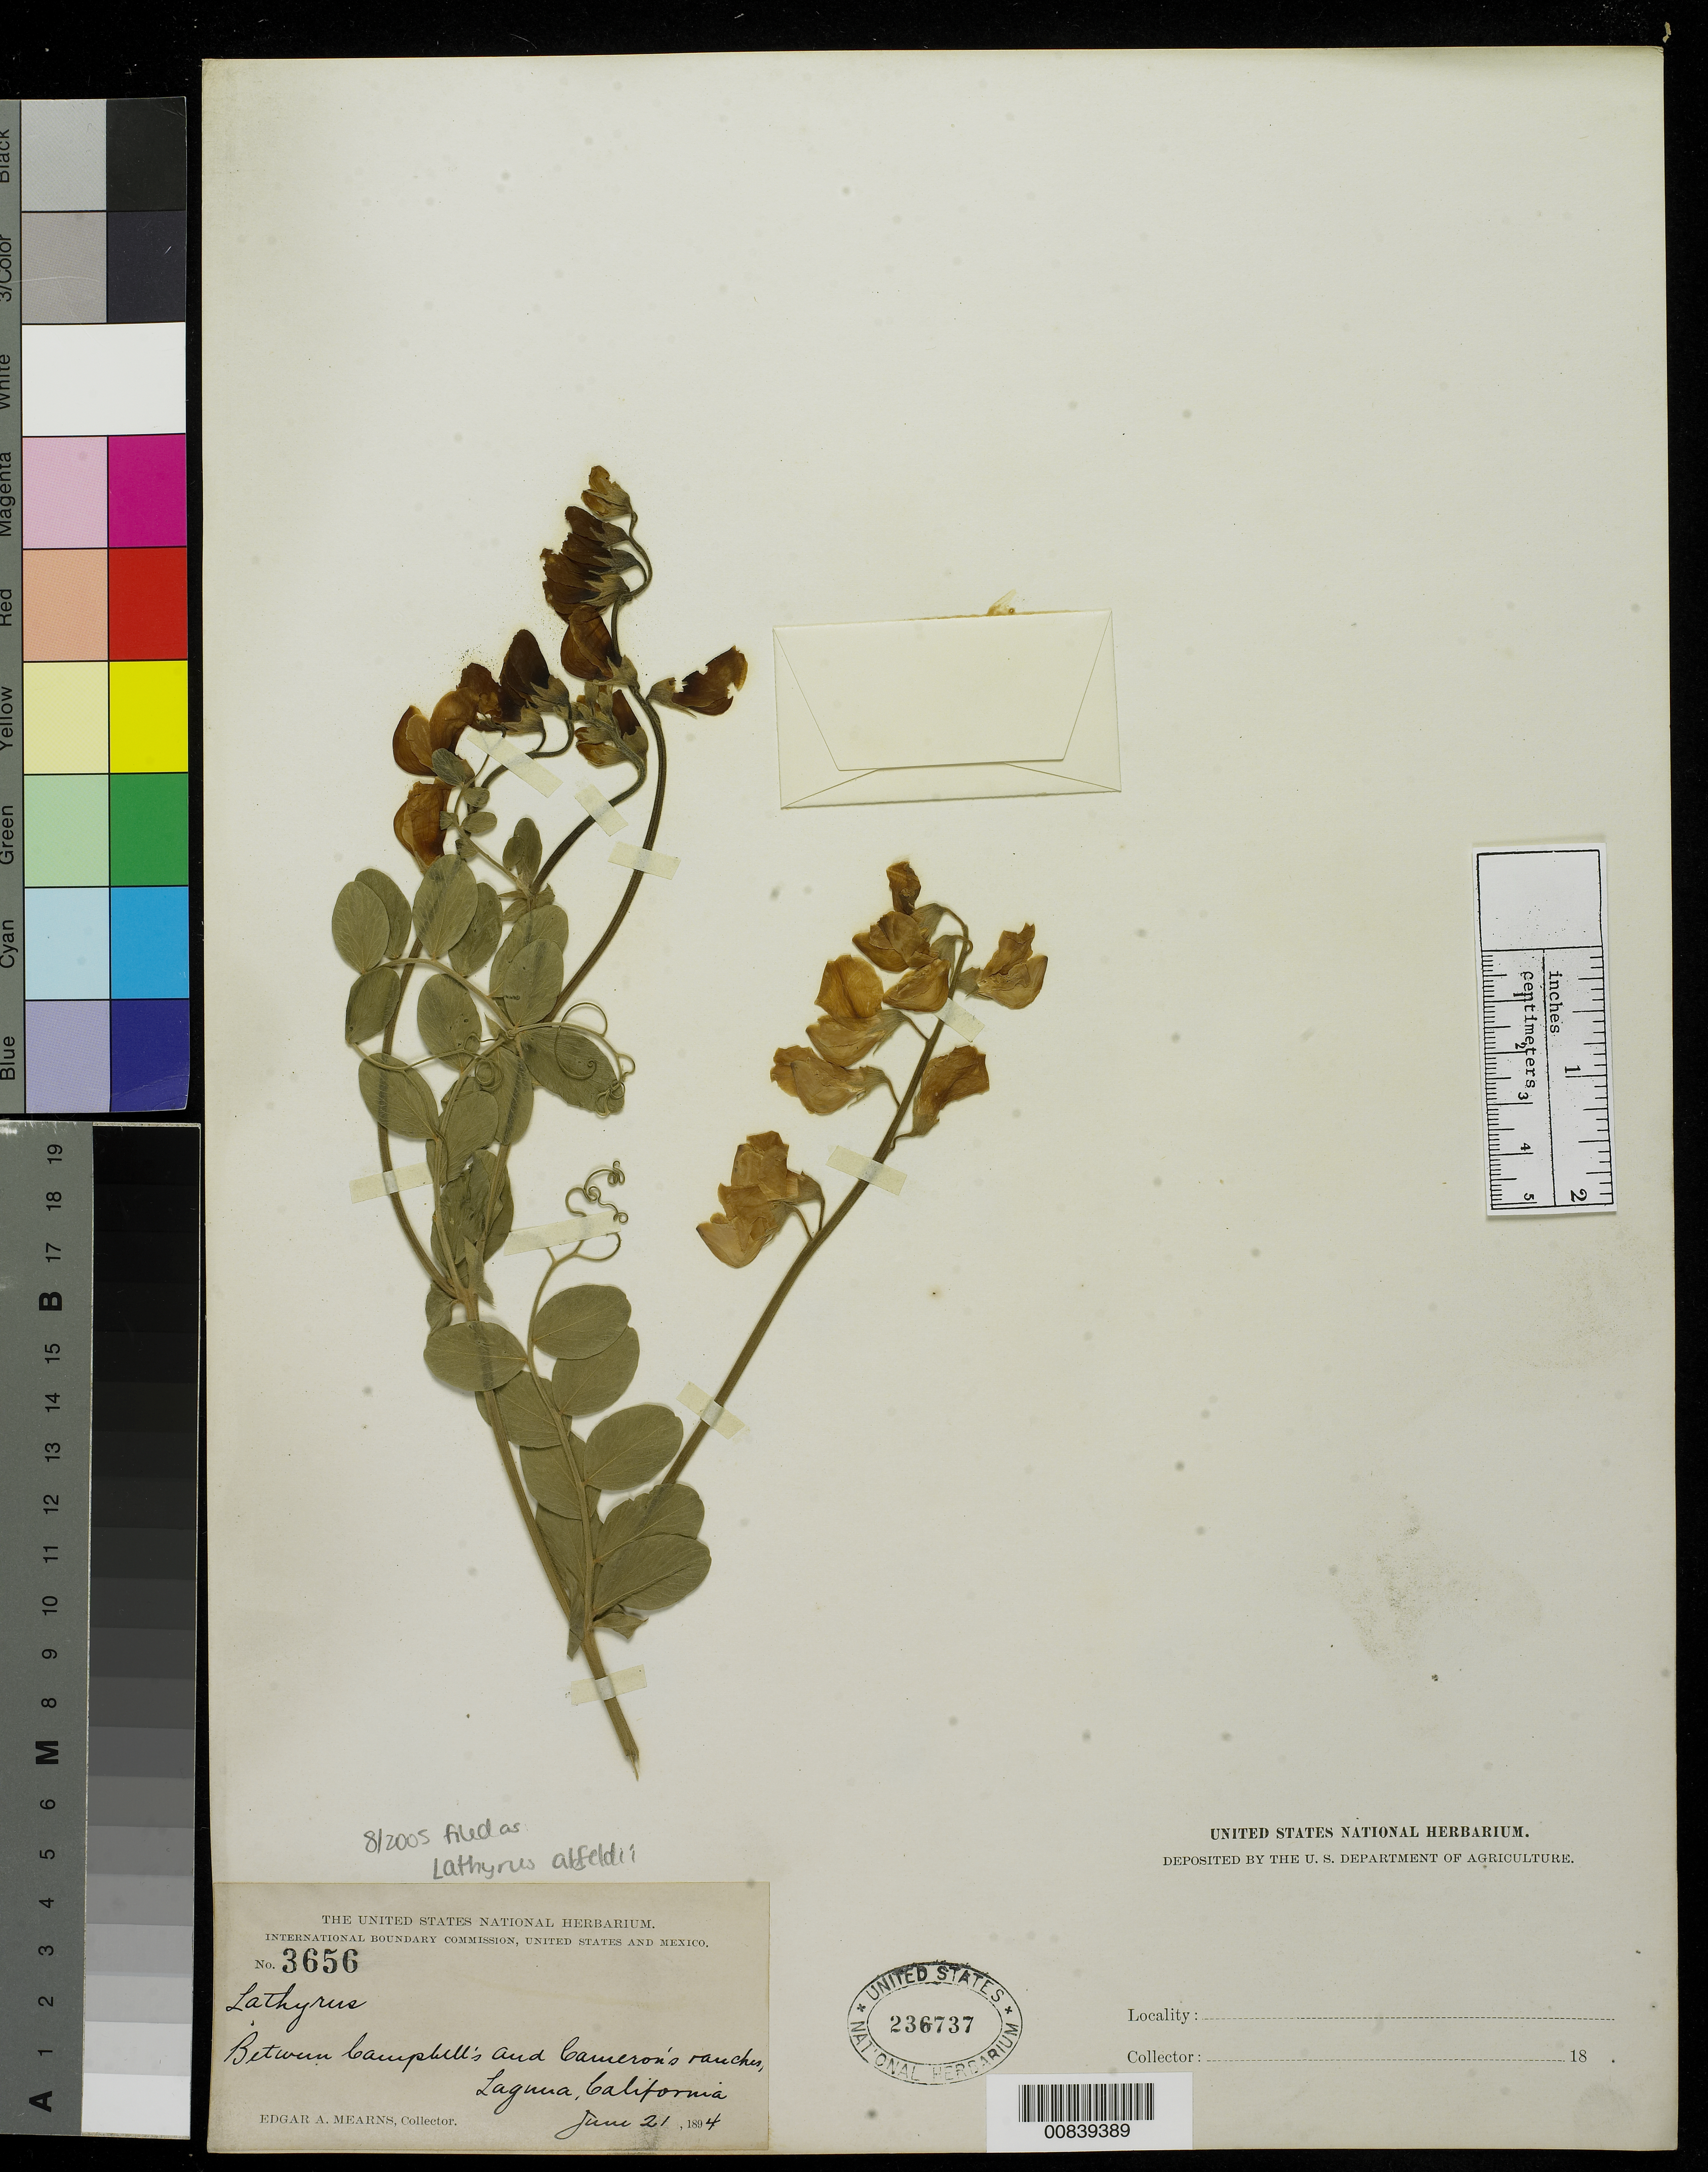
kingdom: Plantae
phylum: Tracheophyta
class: Magnoliopsida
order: Fabales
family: Fabaceae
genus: Lathyrus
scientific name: Lathyrus alefeldii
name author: T.G. White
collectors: E. A. Mearns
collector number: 3656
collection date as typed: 21 Jun 1894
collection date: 1894-06-21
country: United States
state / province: California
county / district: Orange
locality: Between Campbell's and Cameron's ranches, Laguna, California.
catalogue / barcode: US 236737